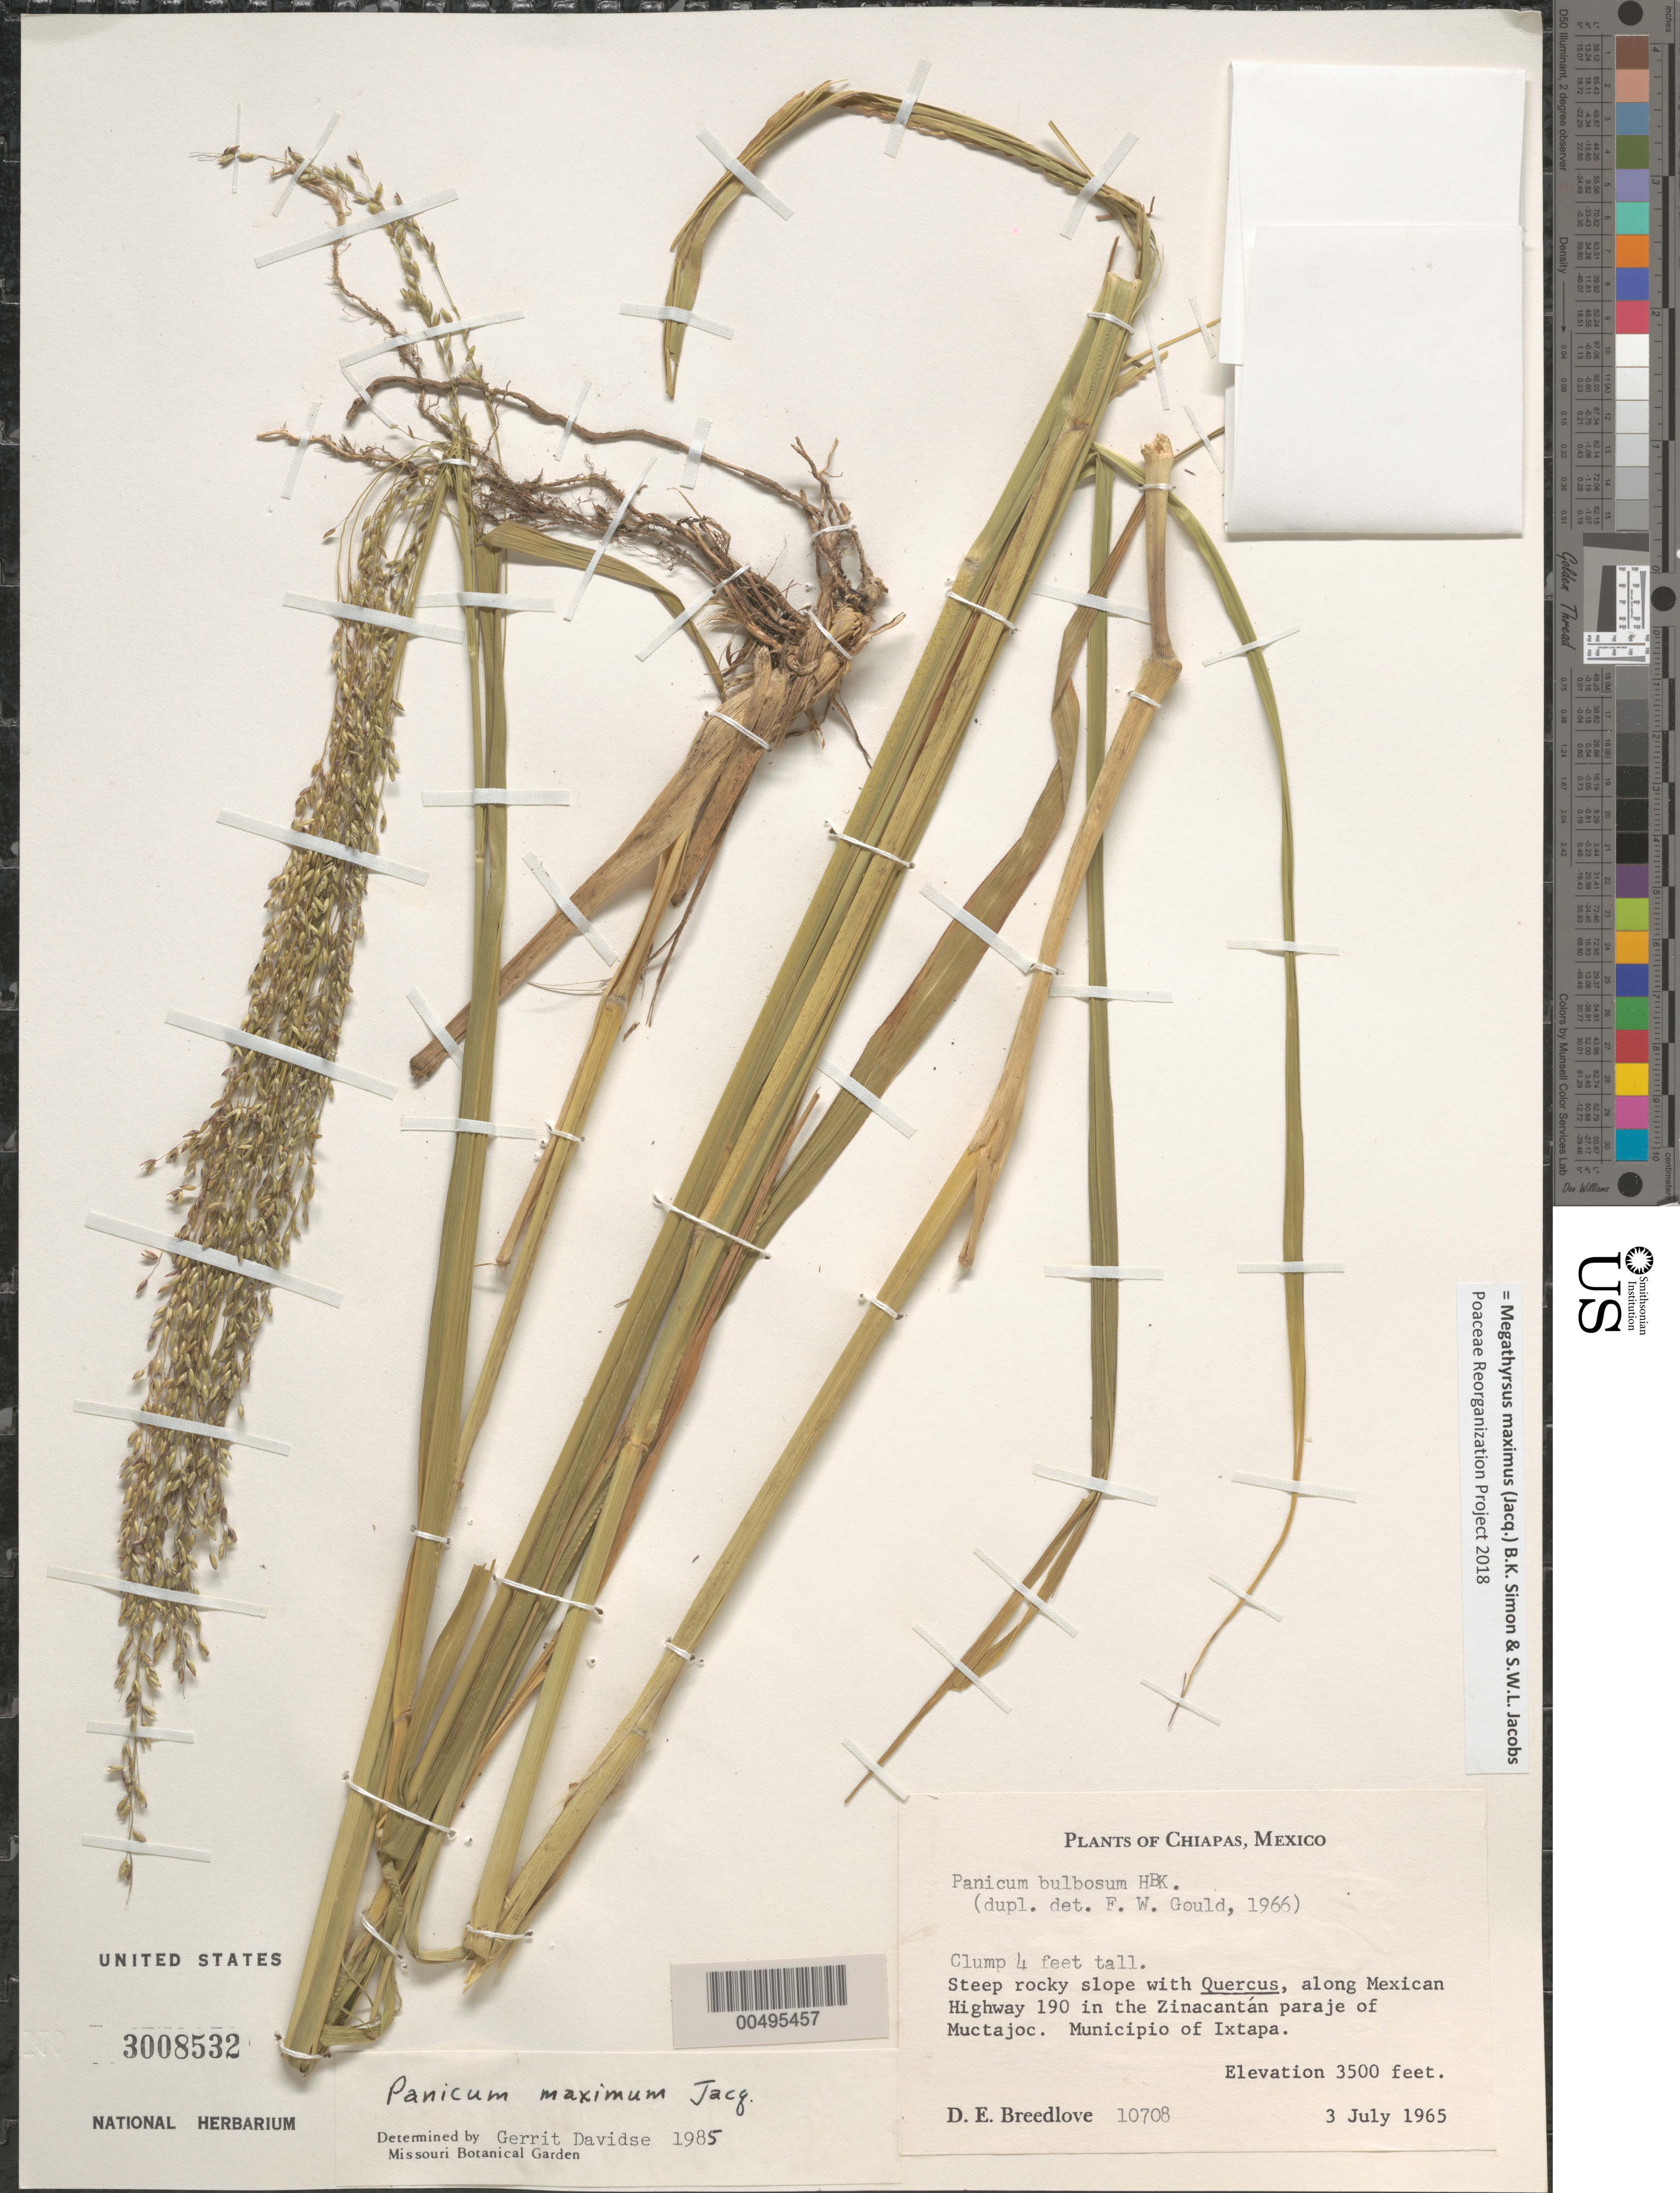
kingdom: Plantae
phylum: Tracheophyta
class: Liliopsida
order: Poales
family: Poaceae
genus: Megathyrsus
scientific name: Megathyrsus maximus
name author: (Jacq.) B.K. Simon & S.W.L. Jacobs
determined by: Poaceae Reorganization Project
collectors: D. E. Breedlove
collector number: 10708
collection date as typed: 3 Jul 1965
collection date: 1965-07-03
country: Mexico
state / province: Chiapas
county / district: Ixtapa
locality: Along Mexican Hwy 190 in the Zinacantán paraje of Muctajoc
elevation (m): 1067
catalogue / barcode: US 3008532